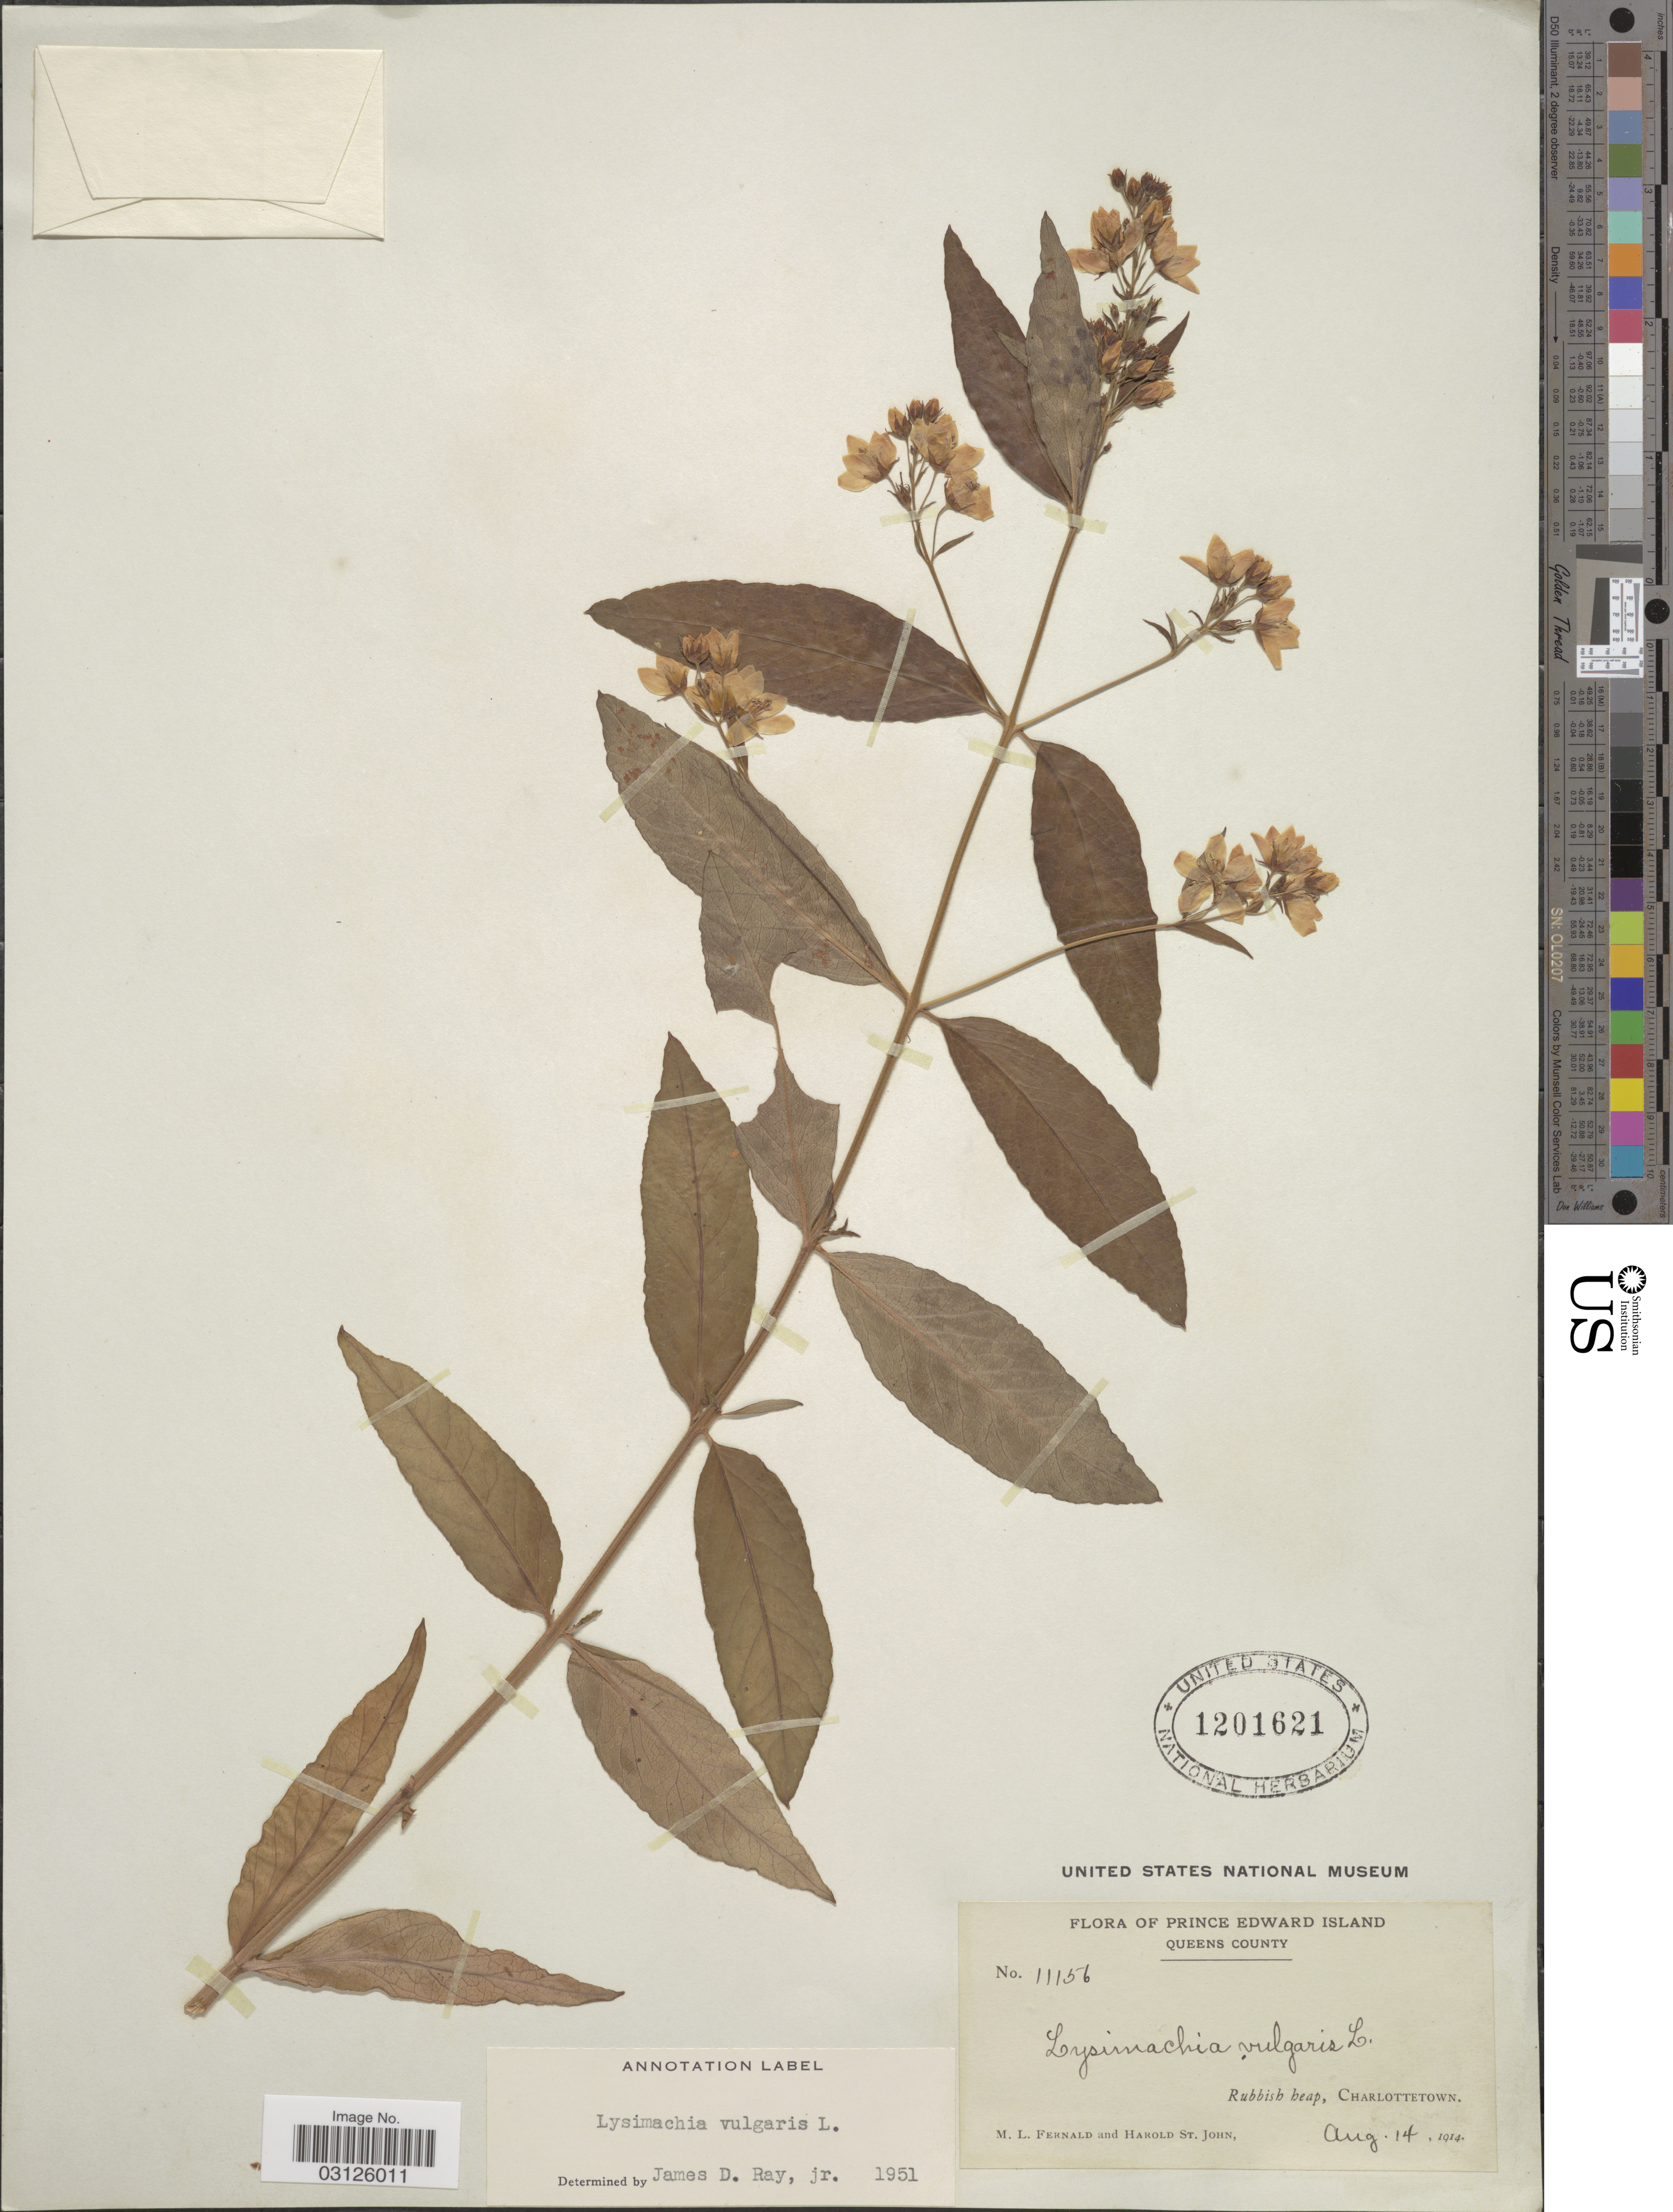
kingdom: Plantae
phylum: Tracheophyta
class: Magnoliopsida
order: Ericales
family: Primulaceae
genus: Lysimachia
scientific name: Lysimachia vulgaris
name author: L.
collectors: M. L. Fernald & H. St. John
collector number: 11156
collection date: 1914-08-14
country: Canada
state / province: Prince Edward Island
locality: Queens County. Rubbish beap, Charlottetown.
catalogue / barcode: US 1201621